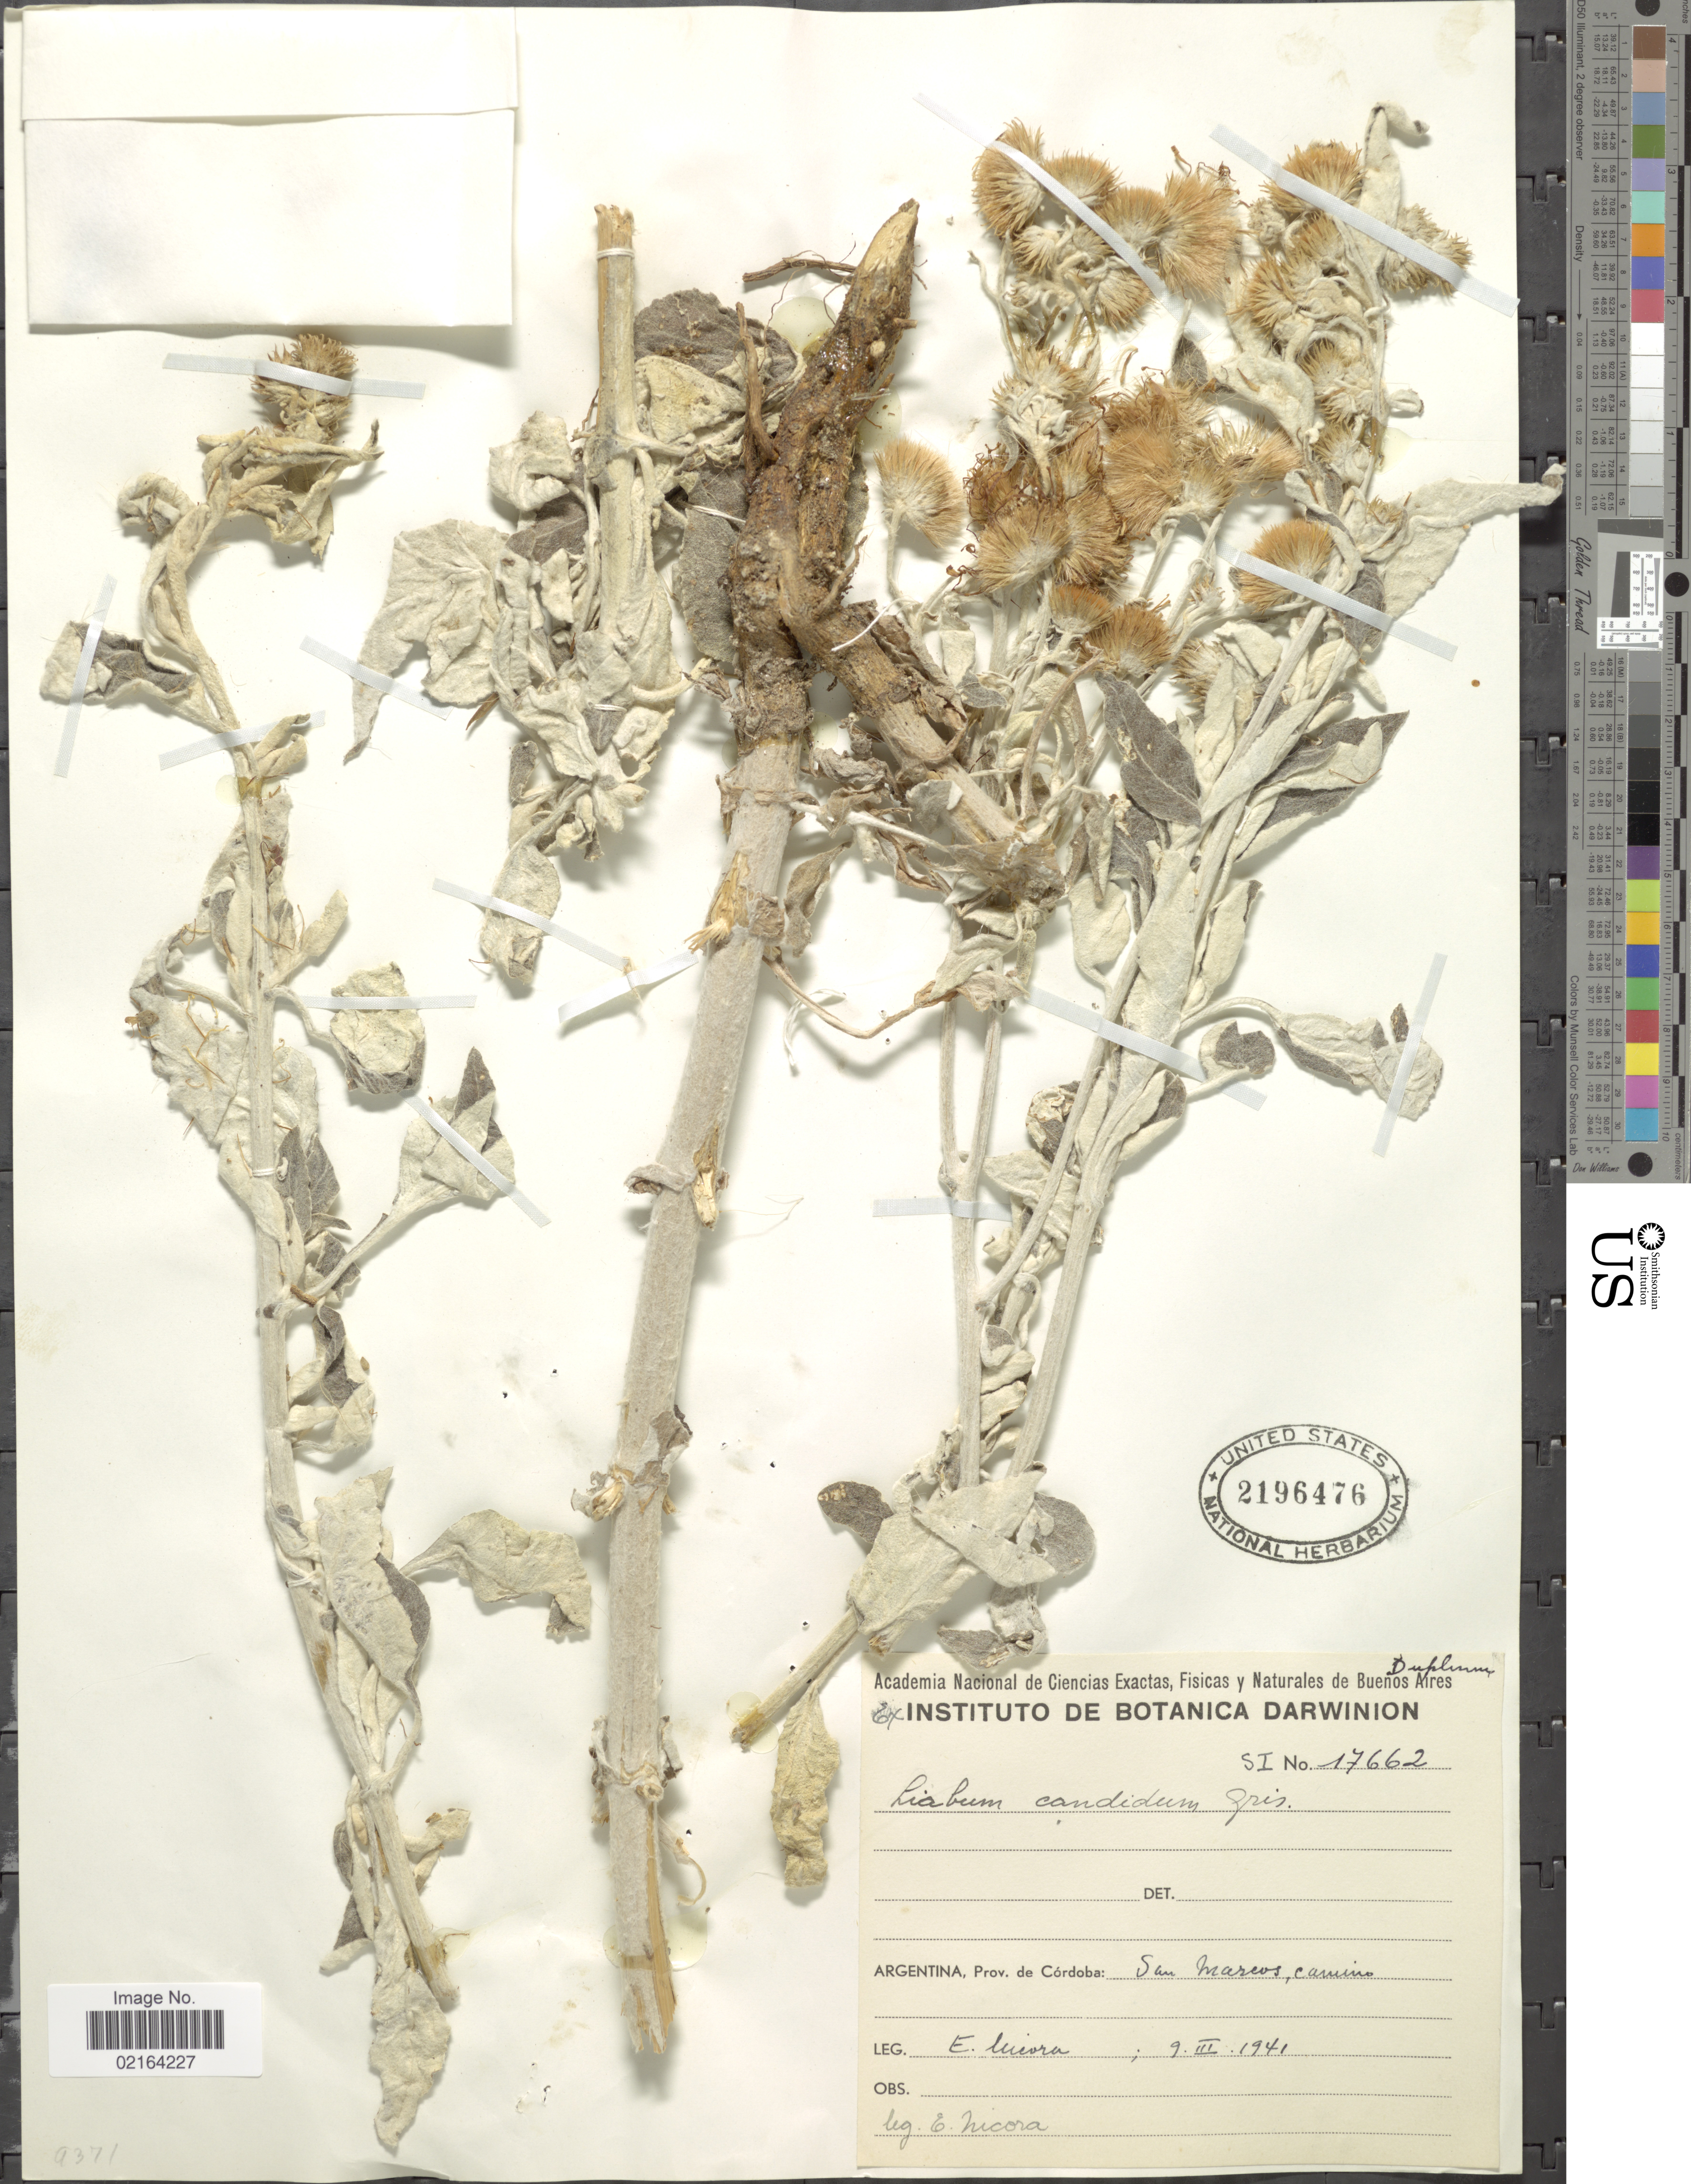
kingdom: Plantae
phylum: Tracheophyta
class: Magnoliopsida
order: Asterales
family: Asteraceae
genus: Microliabum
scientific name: Microliabum candidum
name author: (Griseb.) H. Rob.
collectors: E. Nicora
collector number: SI 17662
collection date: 1941-03-09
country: Argentina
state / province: Cordoba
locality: Argentina, Prov, de Cordoba: San Marcos, camino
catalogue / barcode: US 2196476